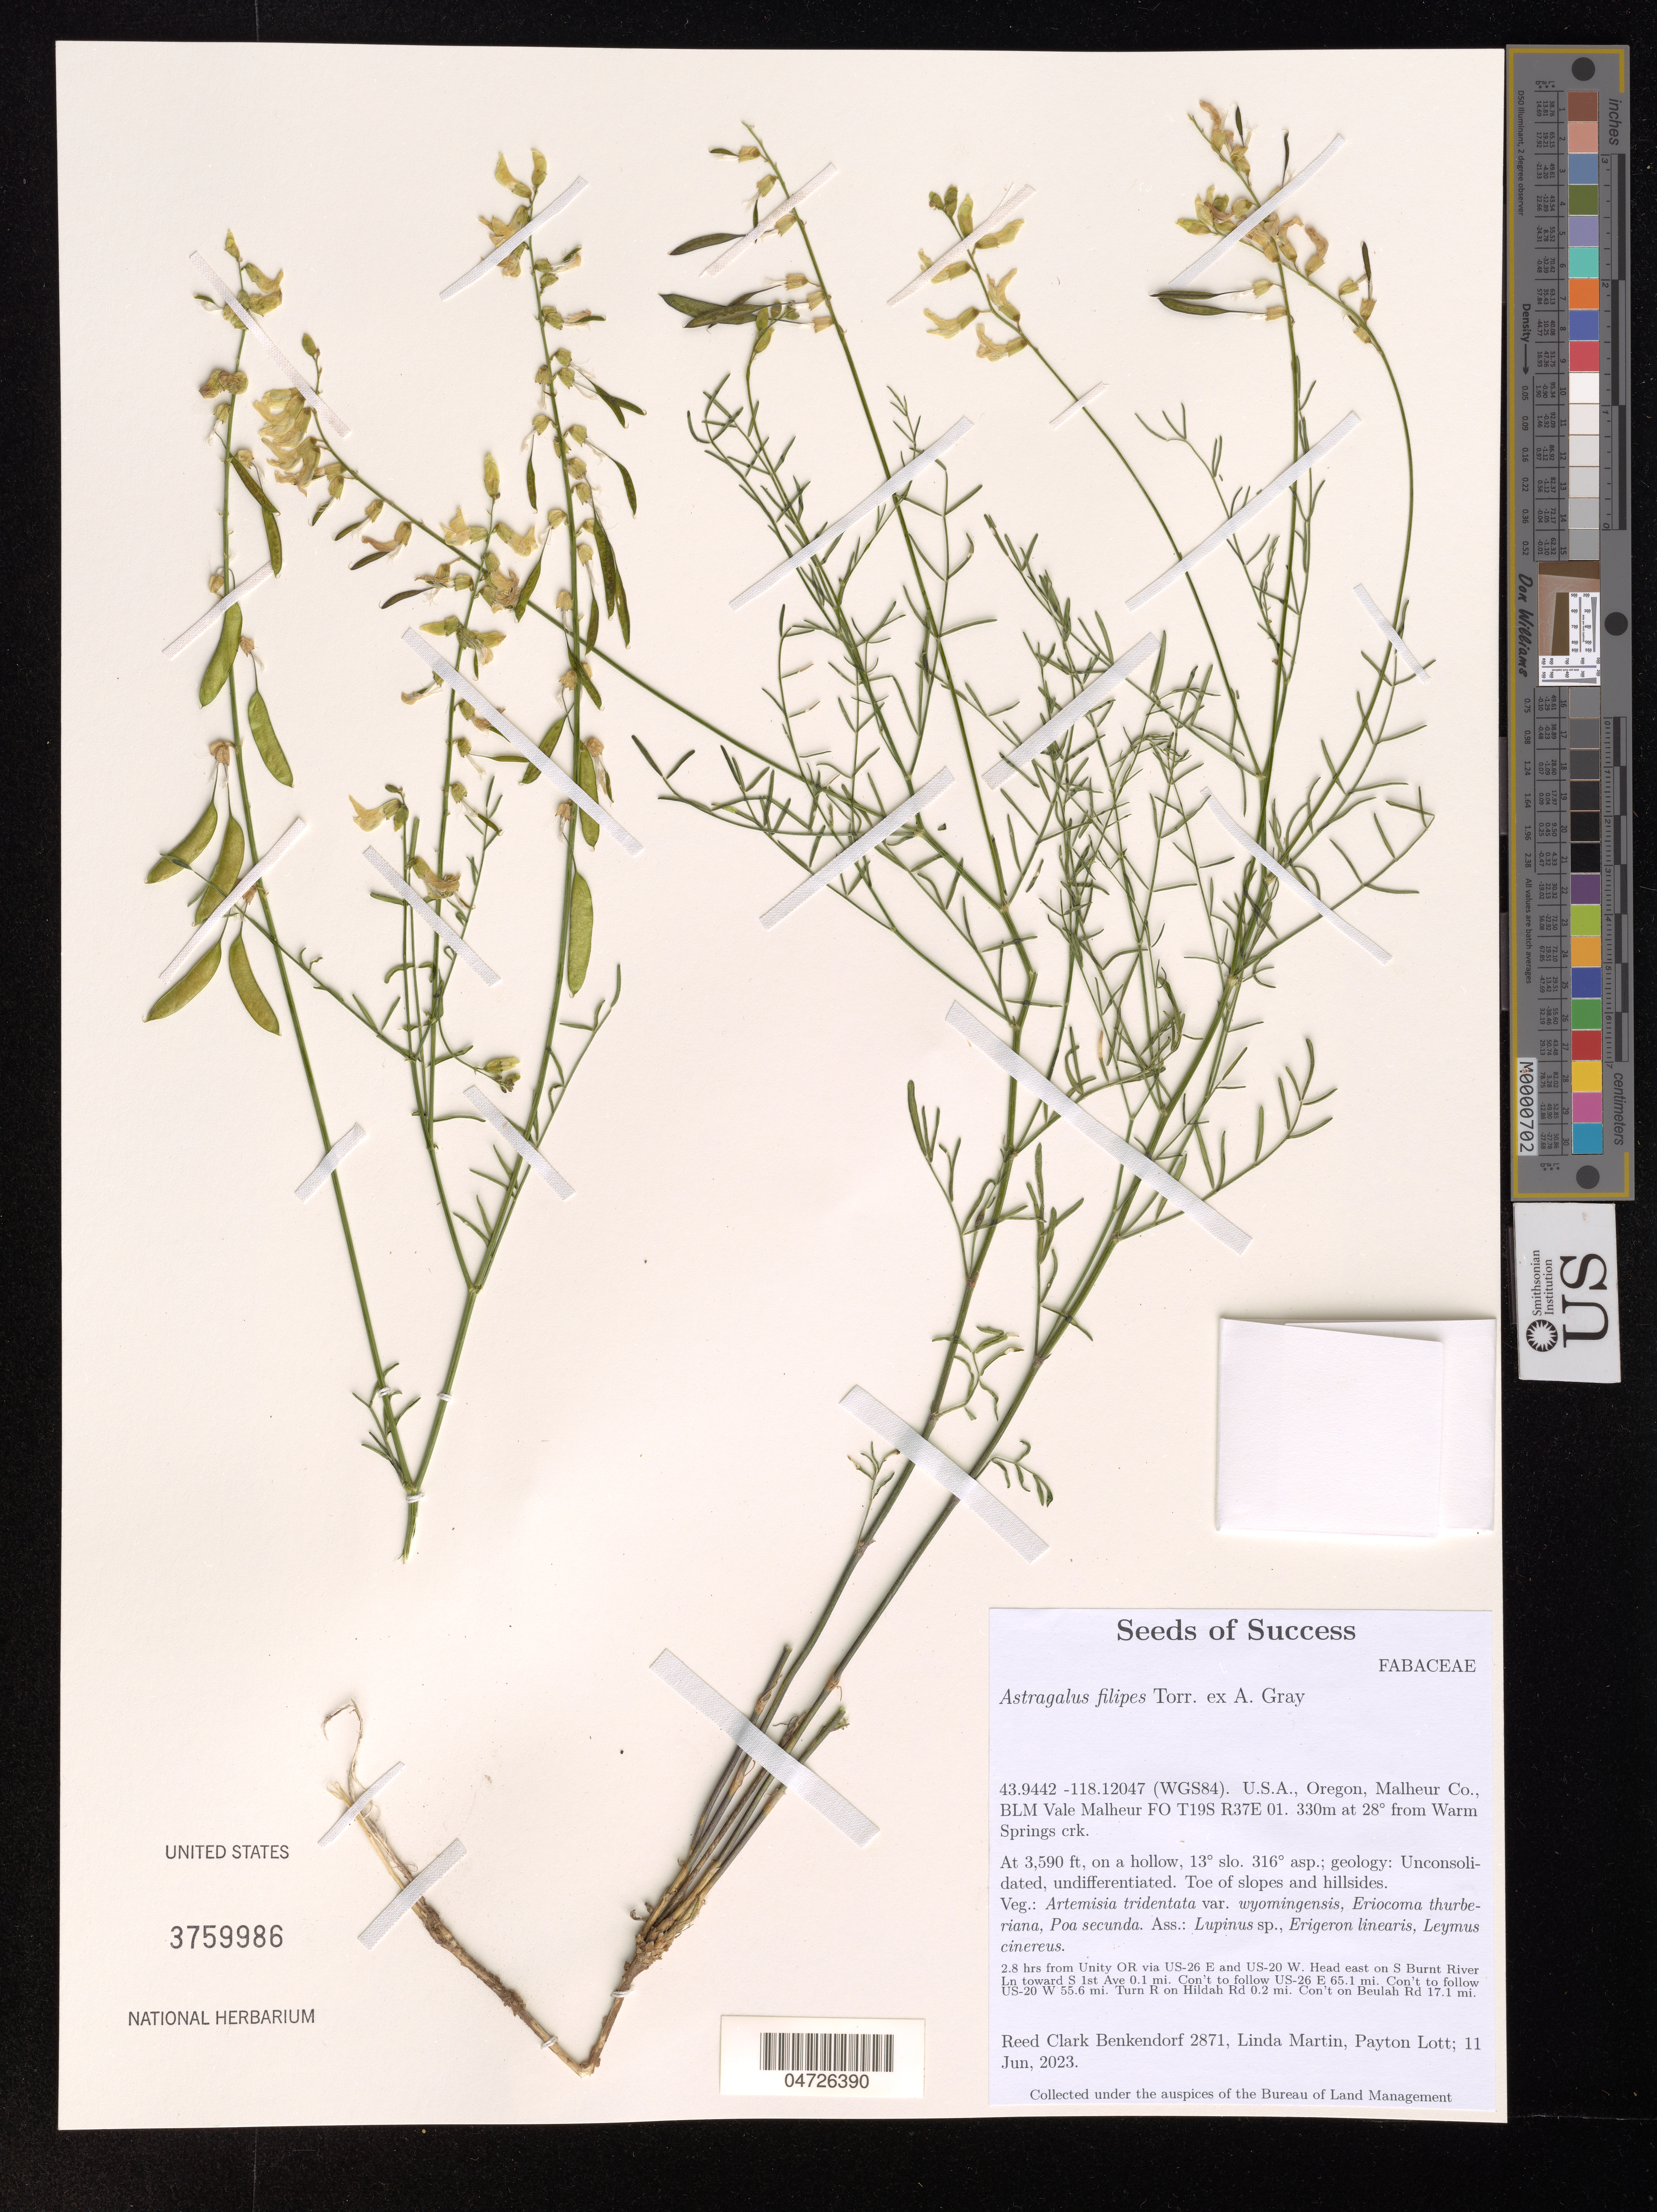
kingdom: Plantae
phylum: Tracheophyta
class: Magnoliopsida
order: Fabales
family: Fabaceae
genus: Astragalus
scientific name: Astragalus filipes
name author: A. Gray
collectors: R. Benkendorf, L. Martin & P. Lott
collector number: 2871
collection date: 2023-06-11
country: United States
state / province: Oregon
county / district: Malheur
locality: (WGS84). Malheur Co., BLM Vale Malheur FO T19S R37E 01. 330m at 28° from Warm Springs crk. 2.8 hrs from Unity OR via US-26 E and US-20 W. Head east on S Burnt River Ln toward S 1st Ave 0.1 mi. Con't to follow US-26 E 65.1 mi. Con't to follow US-20 W 55.6 mi. Turn R on Hildah Rd 0.2 mi. Con't on Beulah Rd 17.1 mi.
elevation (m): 1094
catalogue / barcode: US 3759986